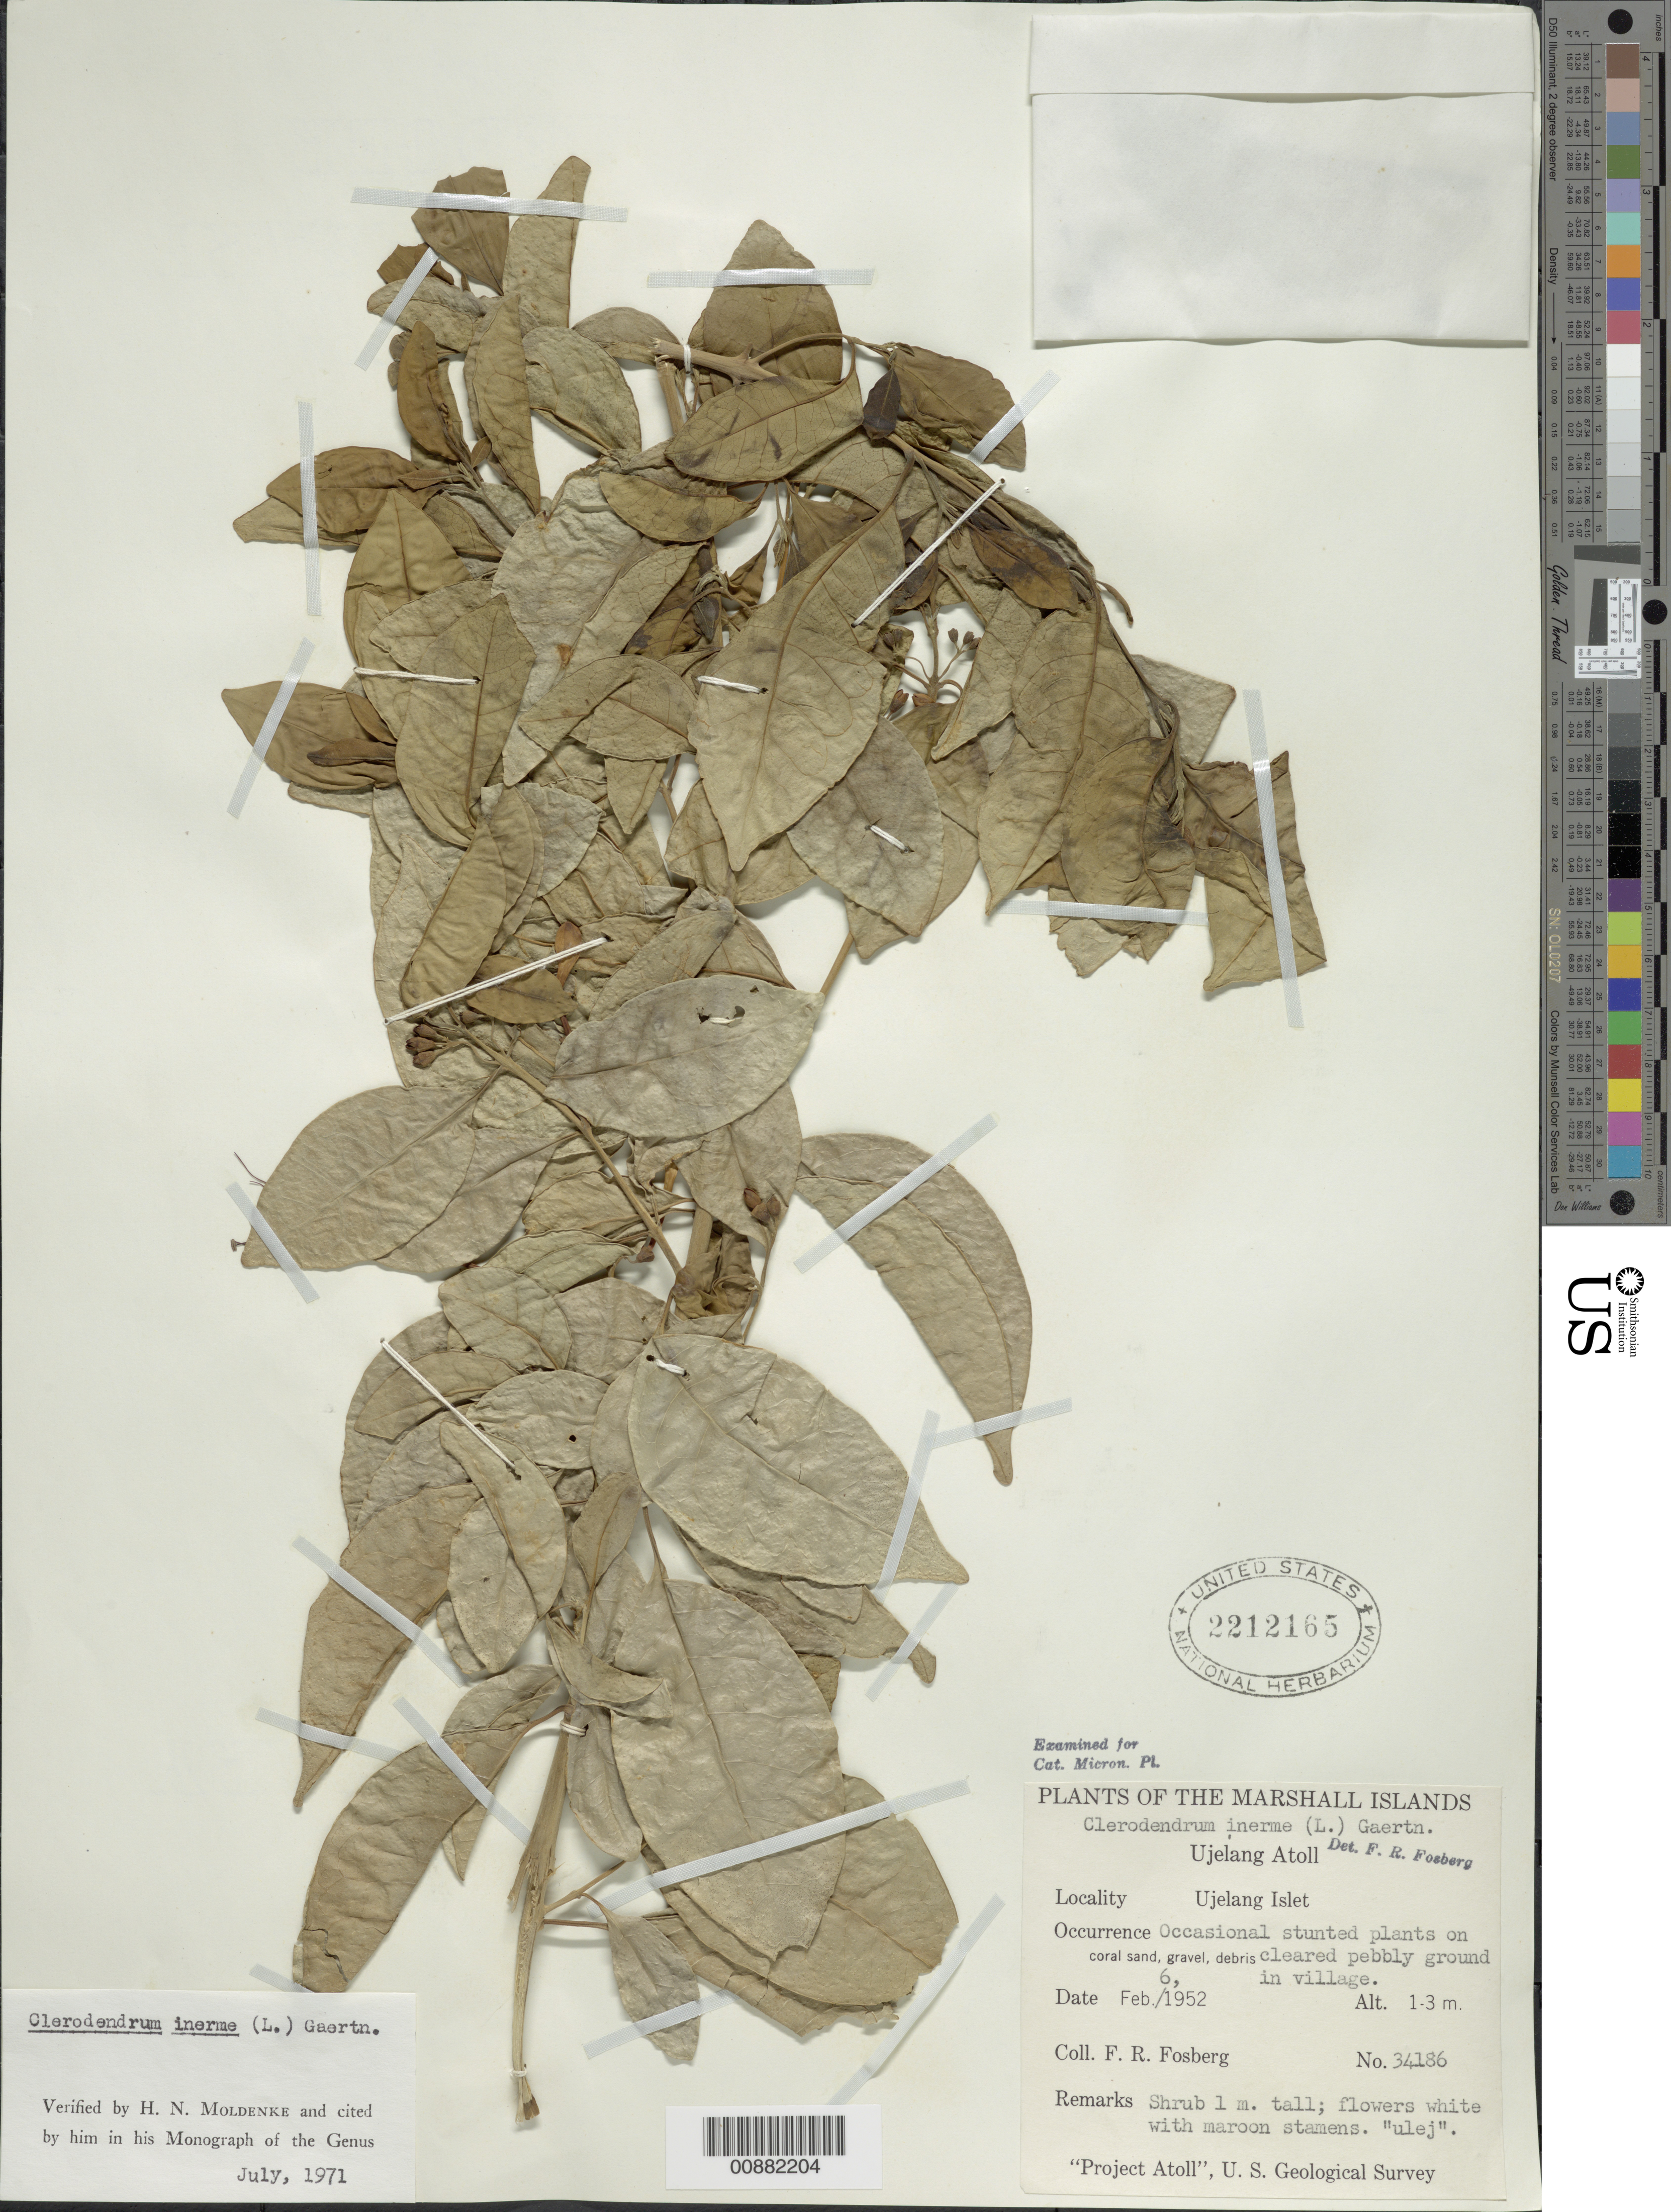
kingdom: Plantae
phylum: Tracheophyta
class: Magnoliopsida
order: Lamiales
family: Lamiaceae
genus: Clerodendrum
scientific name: Clerodendrum inerme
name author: (L.) Gaertn.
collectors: F. R. Fosberg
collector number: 34186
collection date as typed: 06 Feb 1952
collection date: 1952-02-06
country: Marshall Islands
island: Ujelang Atoll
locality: Ujelang Islet.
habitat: occasional stunted palnts on cleared pebbly ground in village.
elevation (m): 1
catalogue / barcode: US 2212165